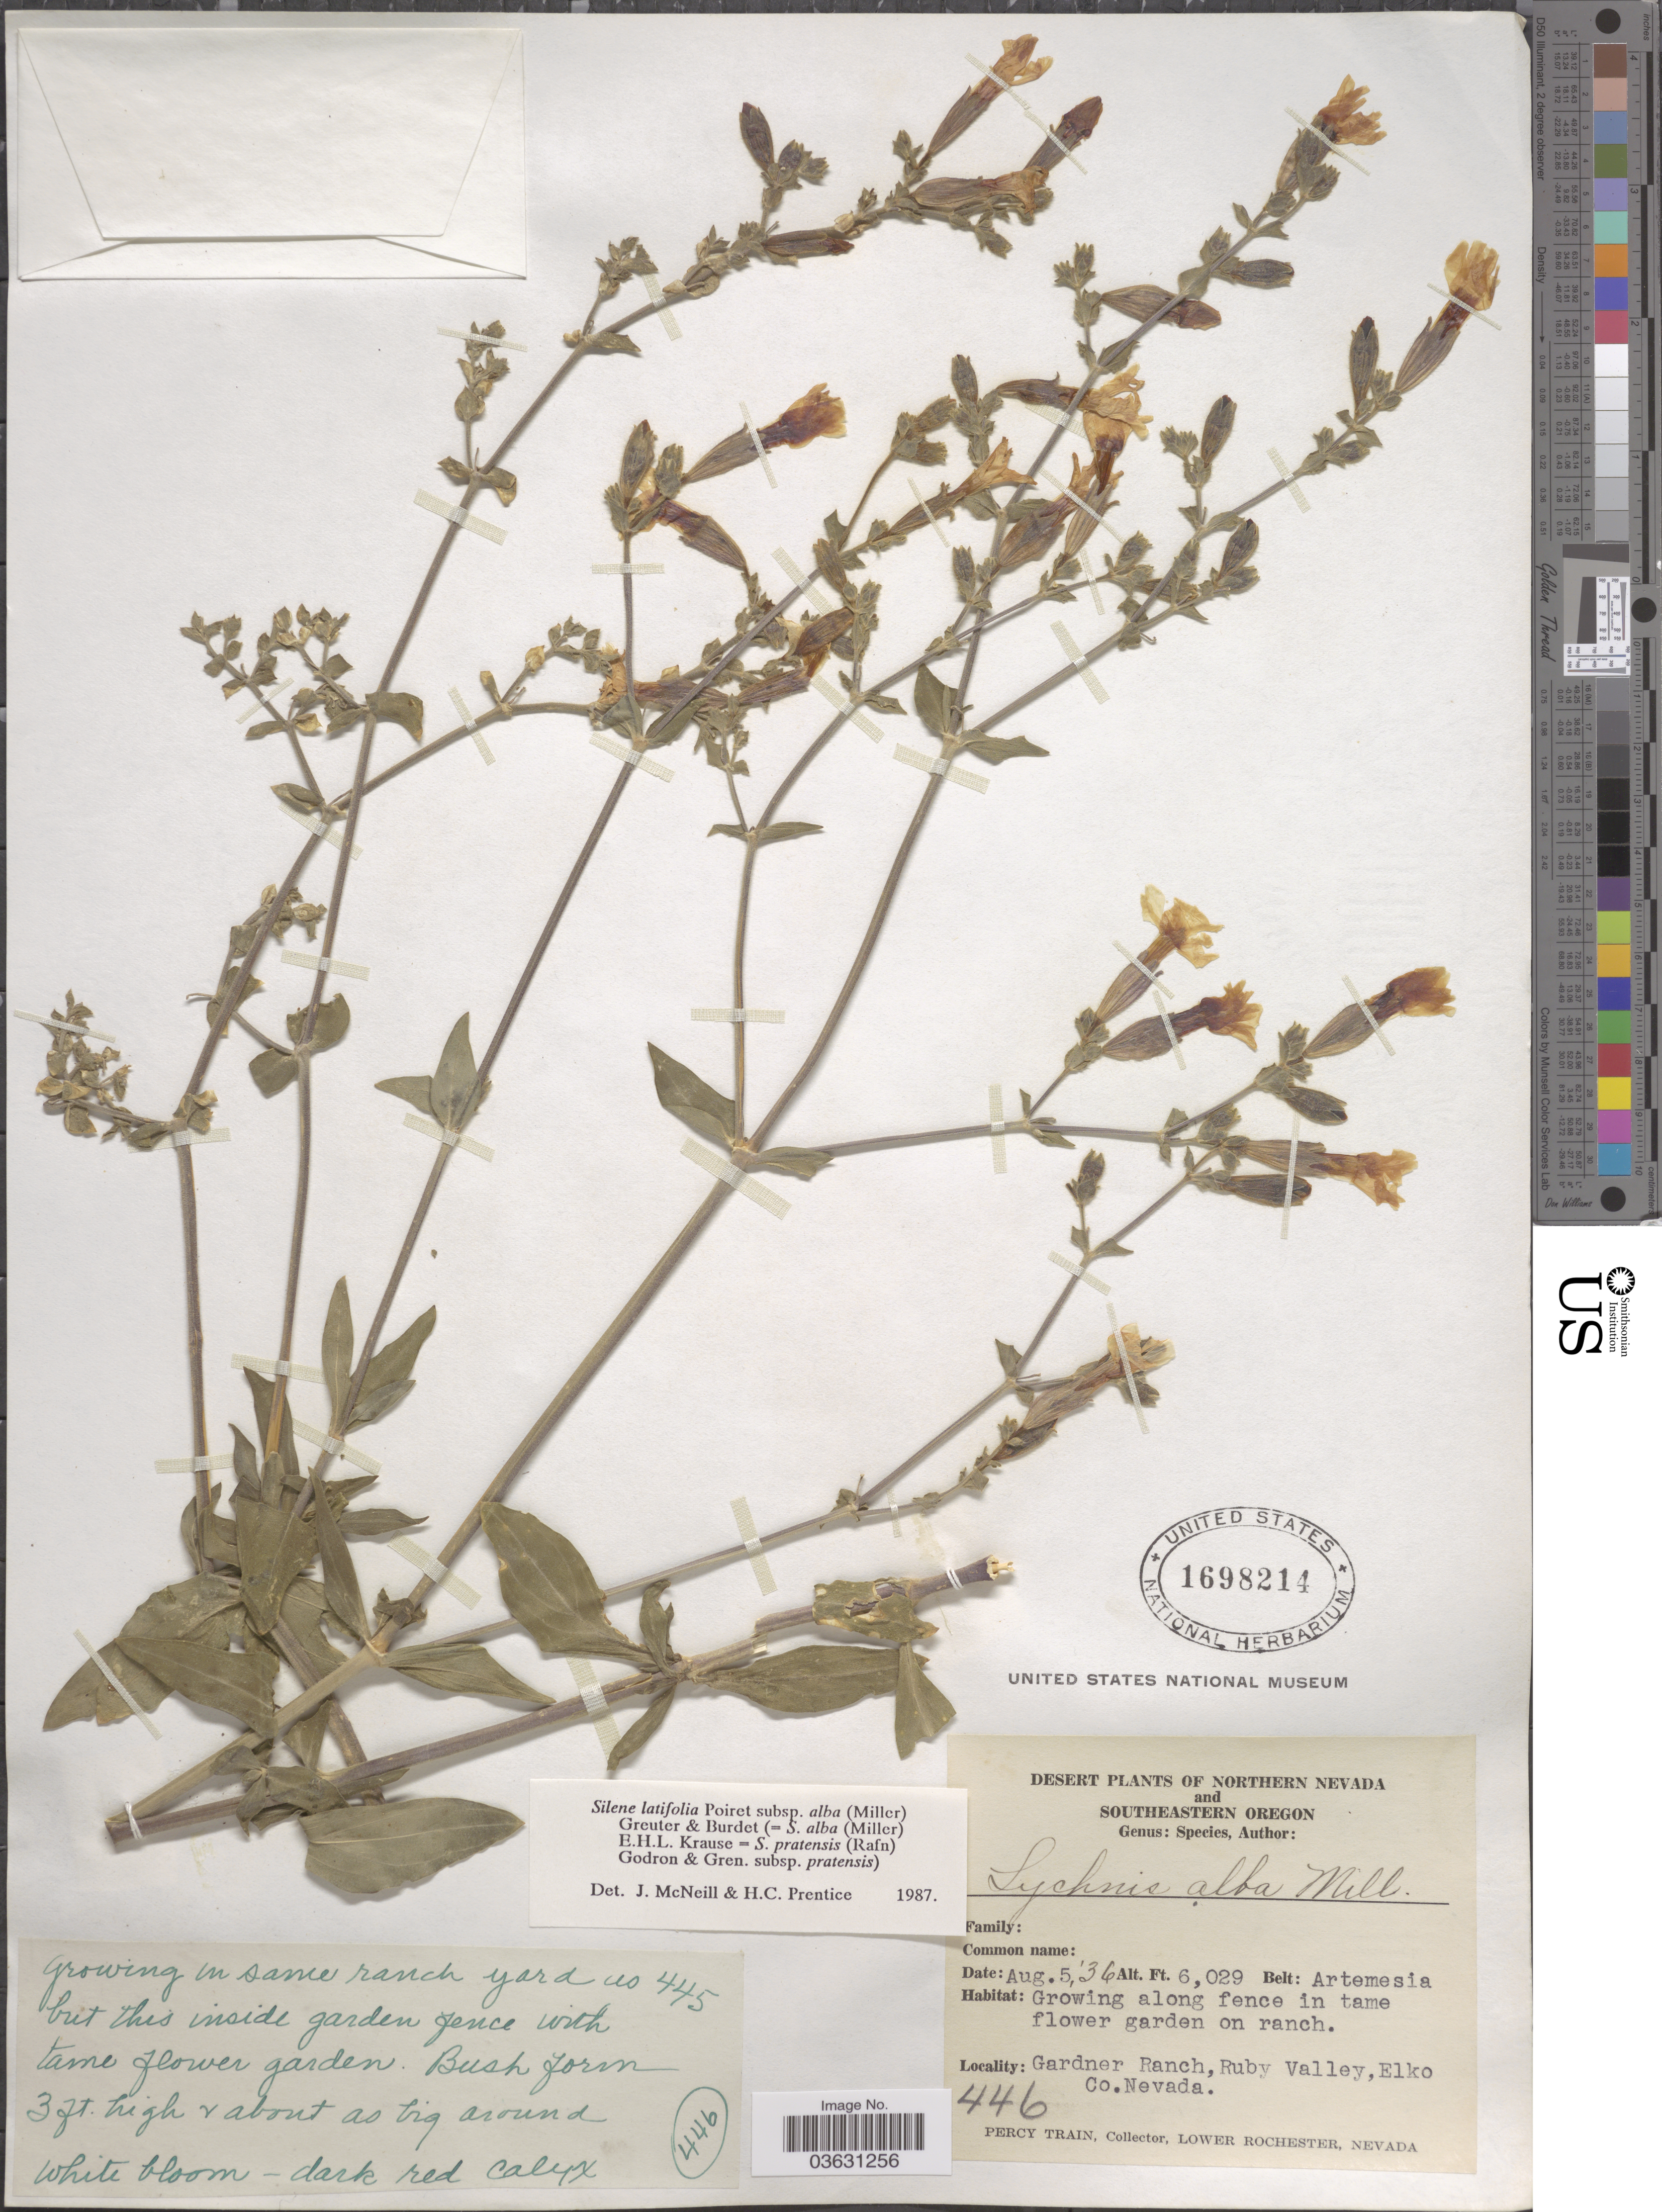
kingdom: Plantae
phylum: Tracheophyta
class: Magnoliopsida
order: Caryophyllales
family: Caryophyllaceae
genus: Silene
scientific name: Silene latifolia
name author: Poir.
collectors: P. Train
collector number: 446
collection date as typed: Transcribed d/m/y: 5/8/36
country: United States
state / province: Nevada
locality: Northern Nevada. Belt: Artemesia. Gardner Ranch, Ruby Valley, Elko Co.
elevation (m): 1838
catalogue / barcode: US 1698214